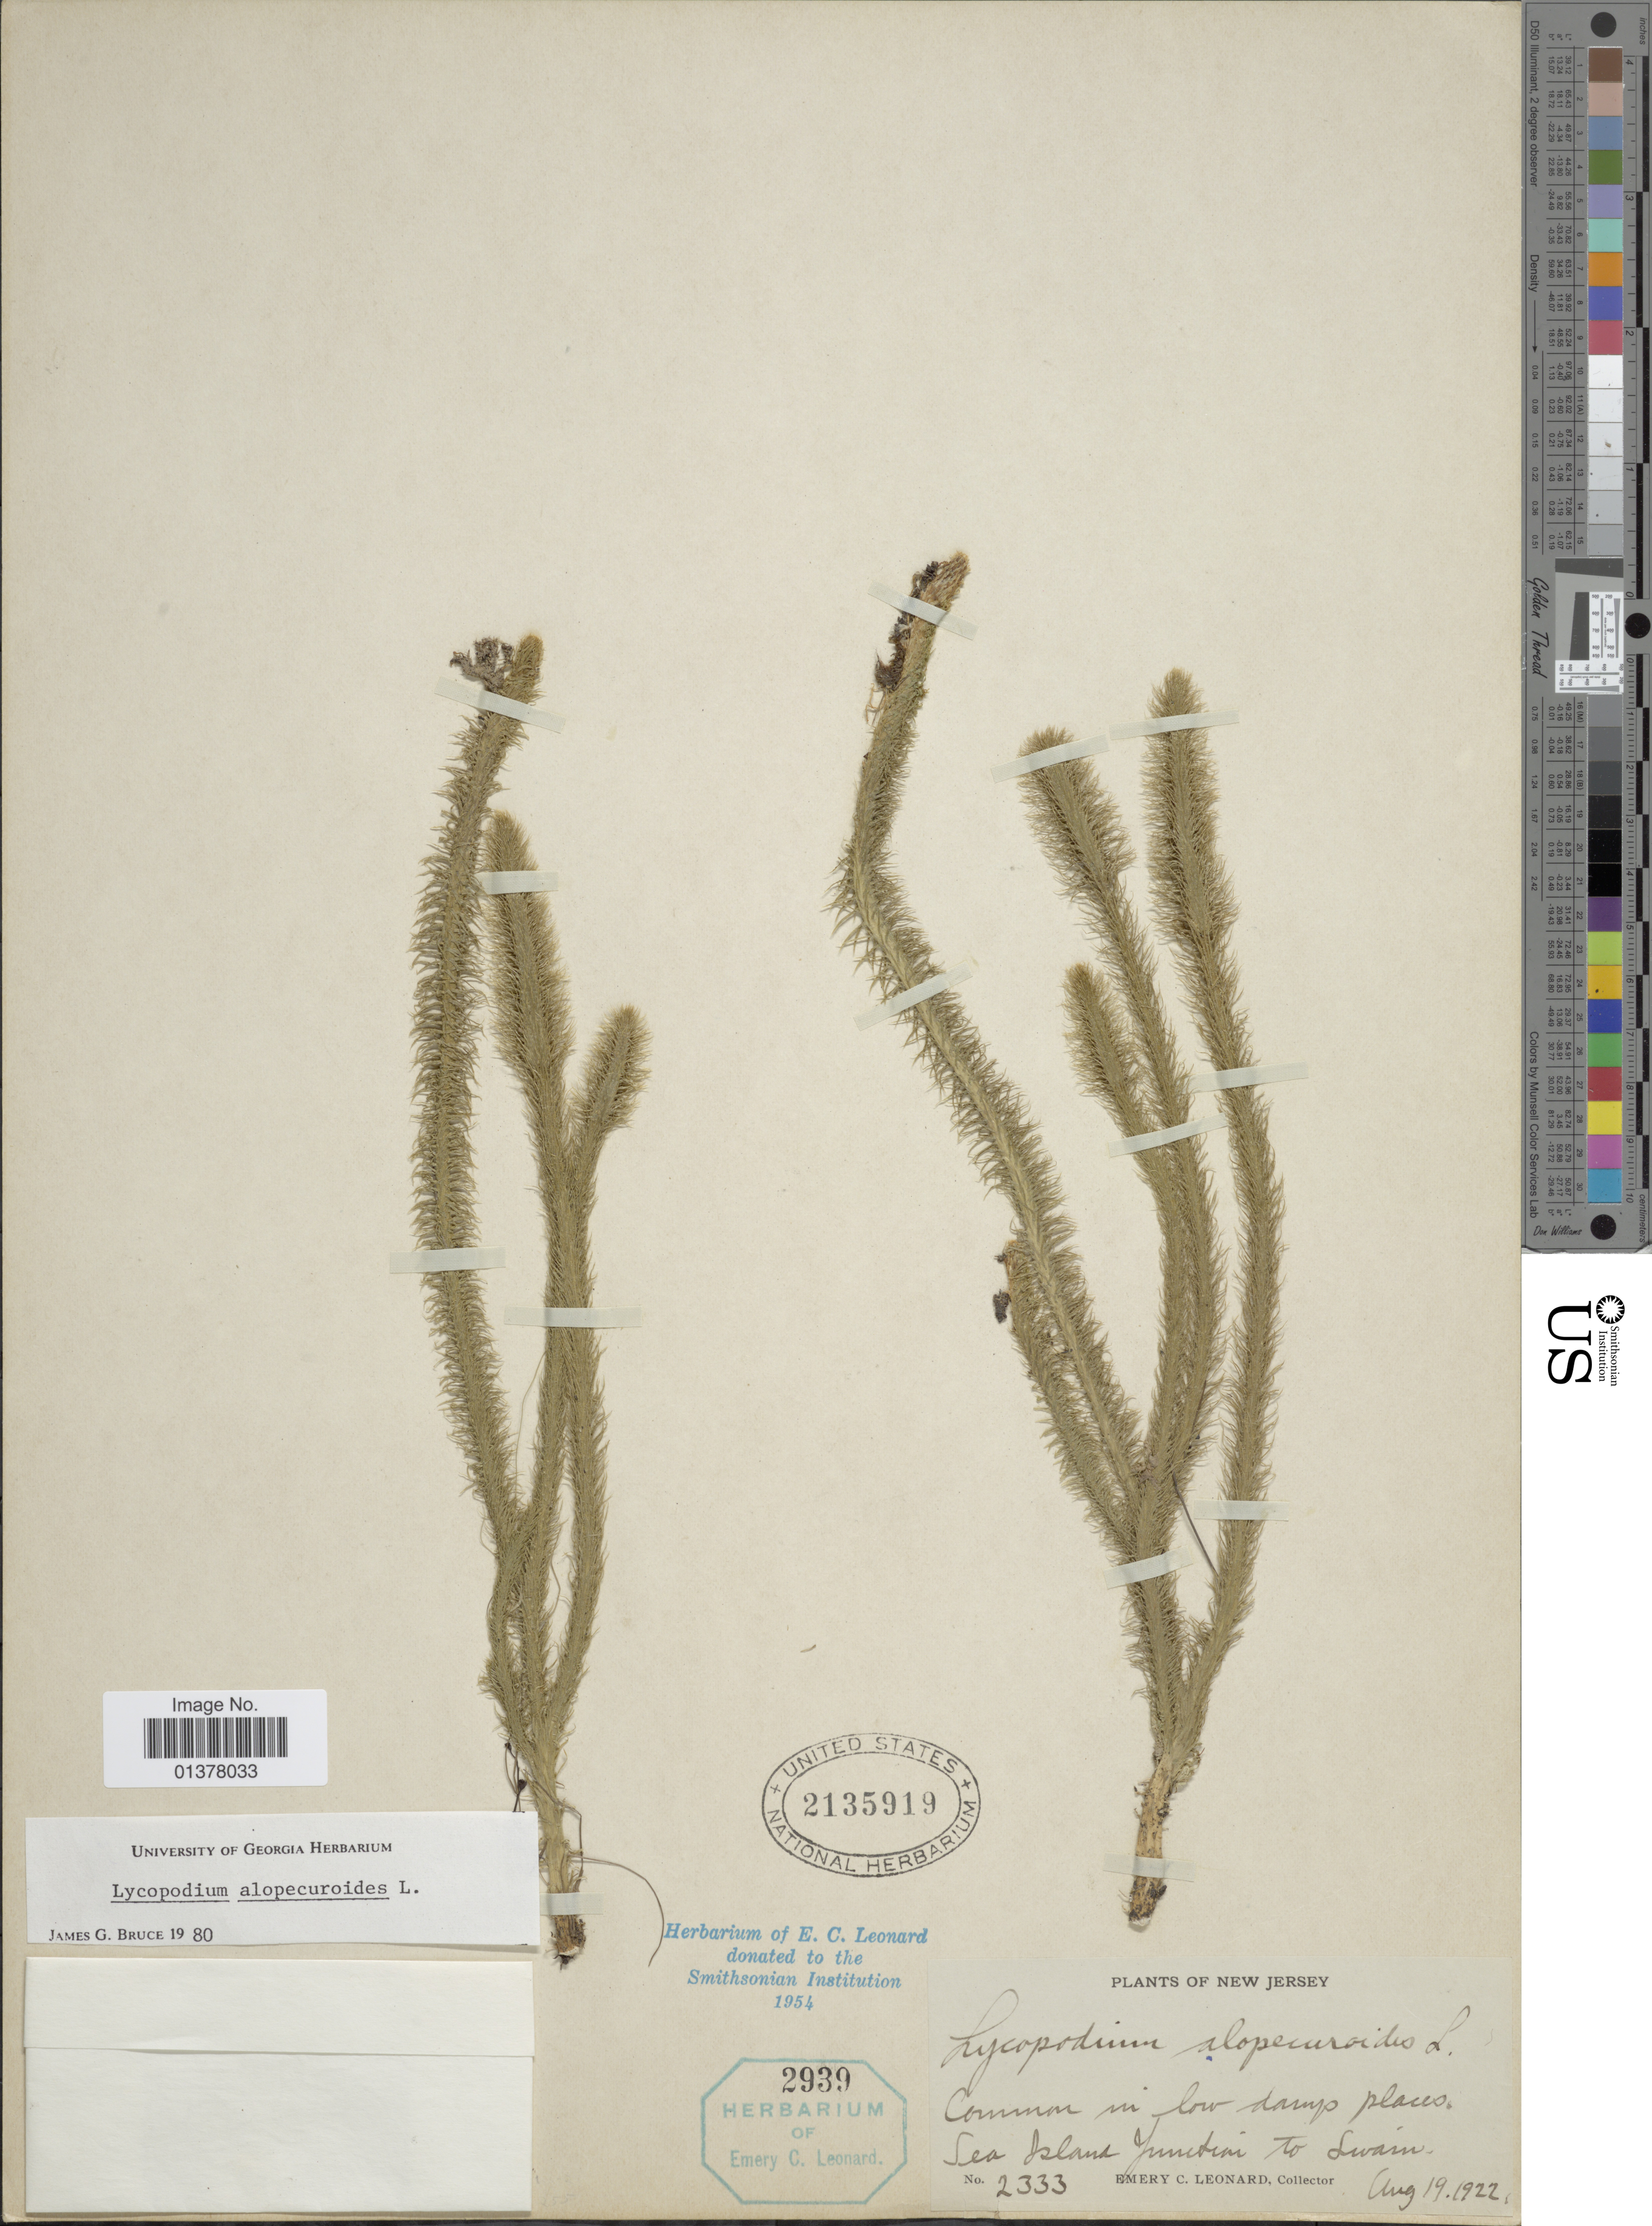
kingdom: Plantae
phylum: Tracheophyta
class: Lycopodiopsida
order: Lycopodiales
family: Lycopodiaceae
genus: Lycopodiella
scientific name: Lycopodiella alopecuroides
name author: (L.) Cranfill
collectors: E. C. Leonard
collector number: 2333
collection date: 1922-08-19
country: United States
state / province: New Jersey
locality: Common in low damp places, Sea Island Junction to Swain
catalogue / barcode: US 2135919